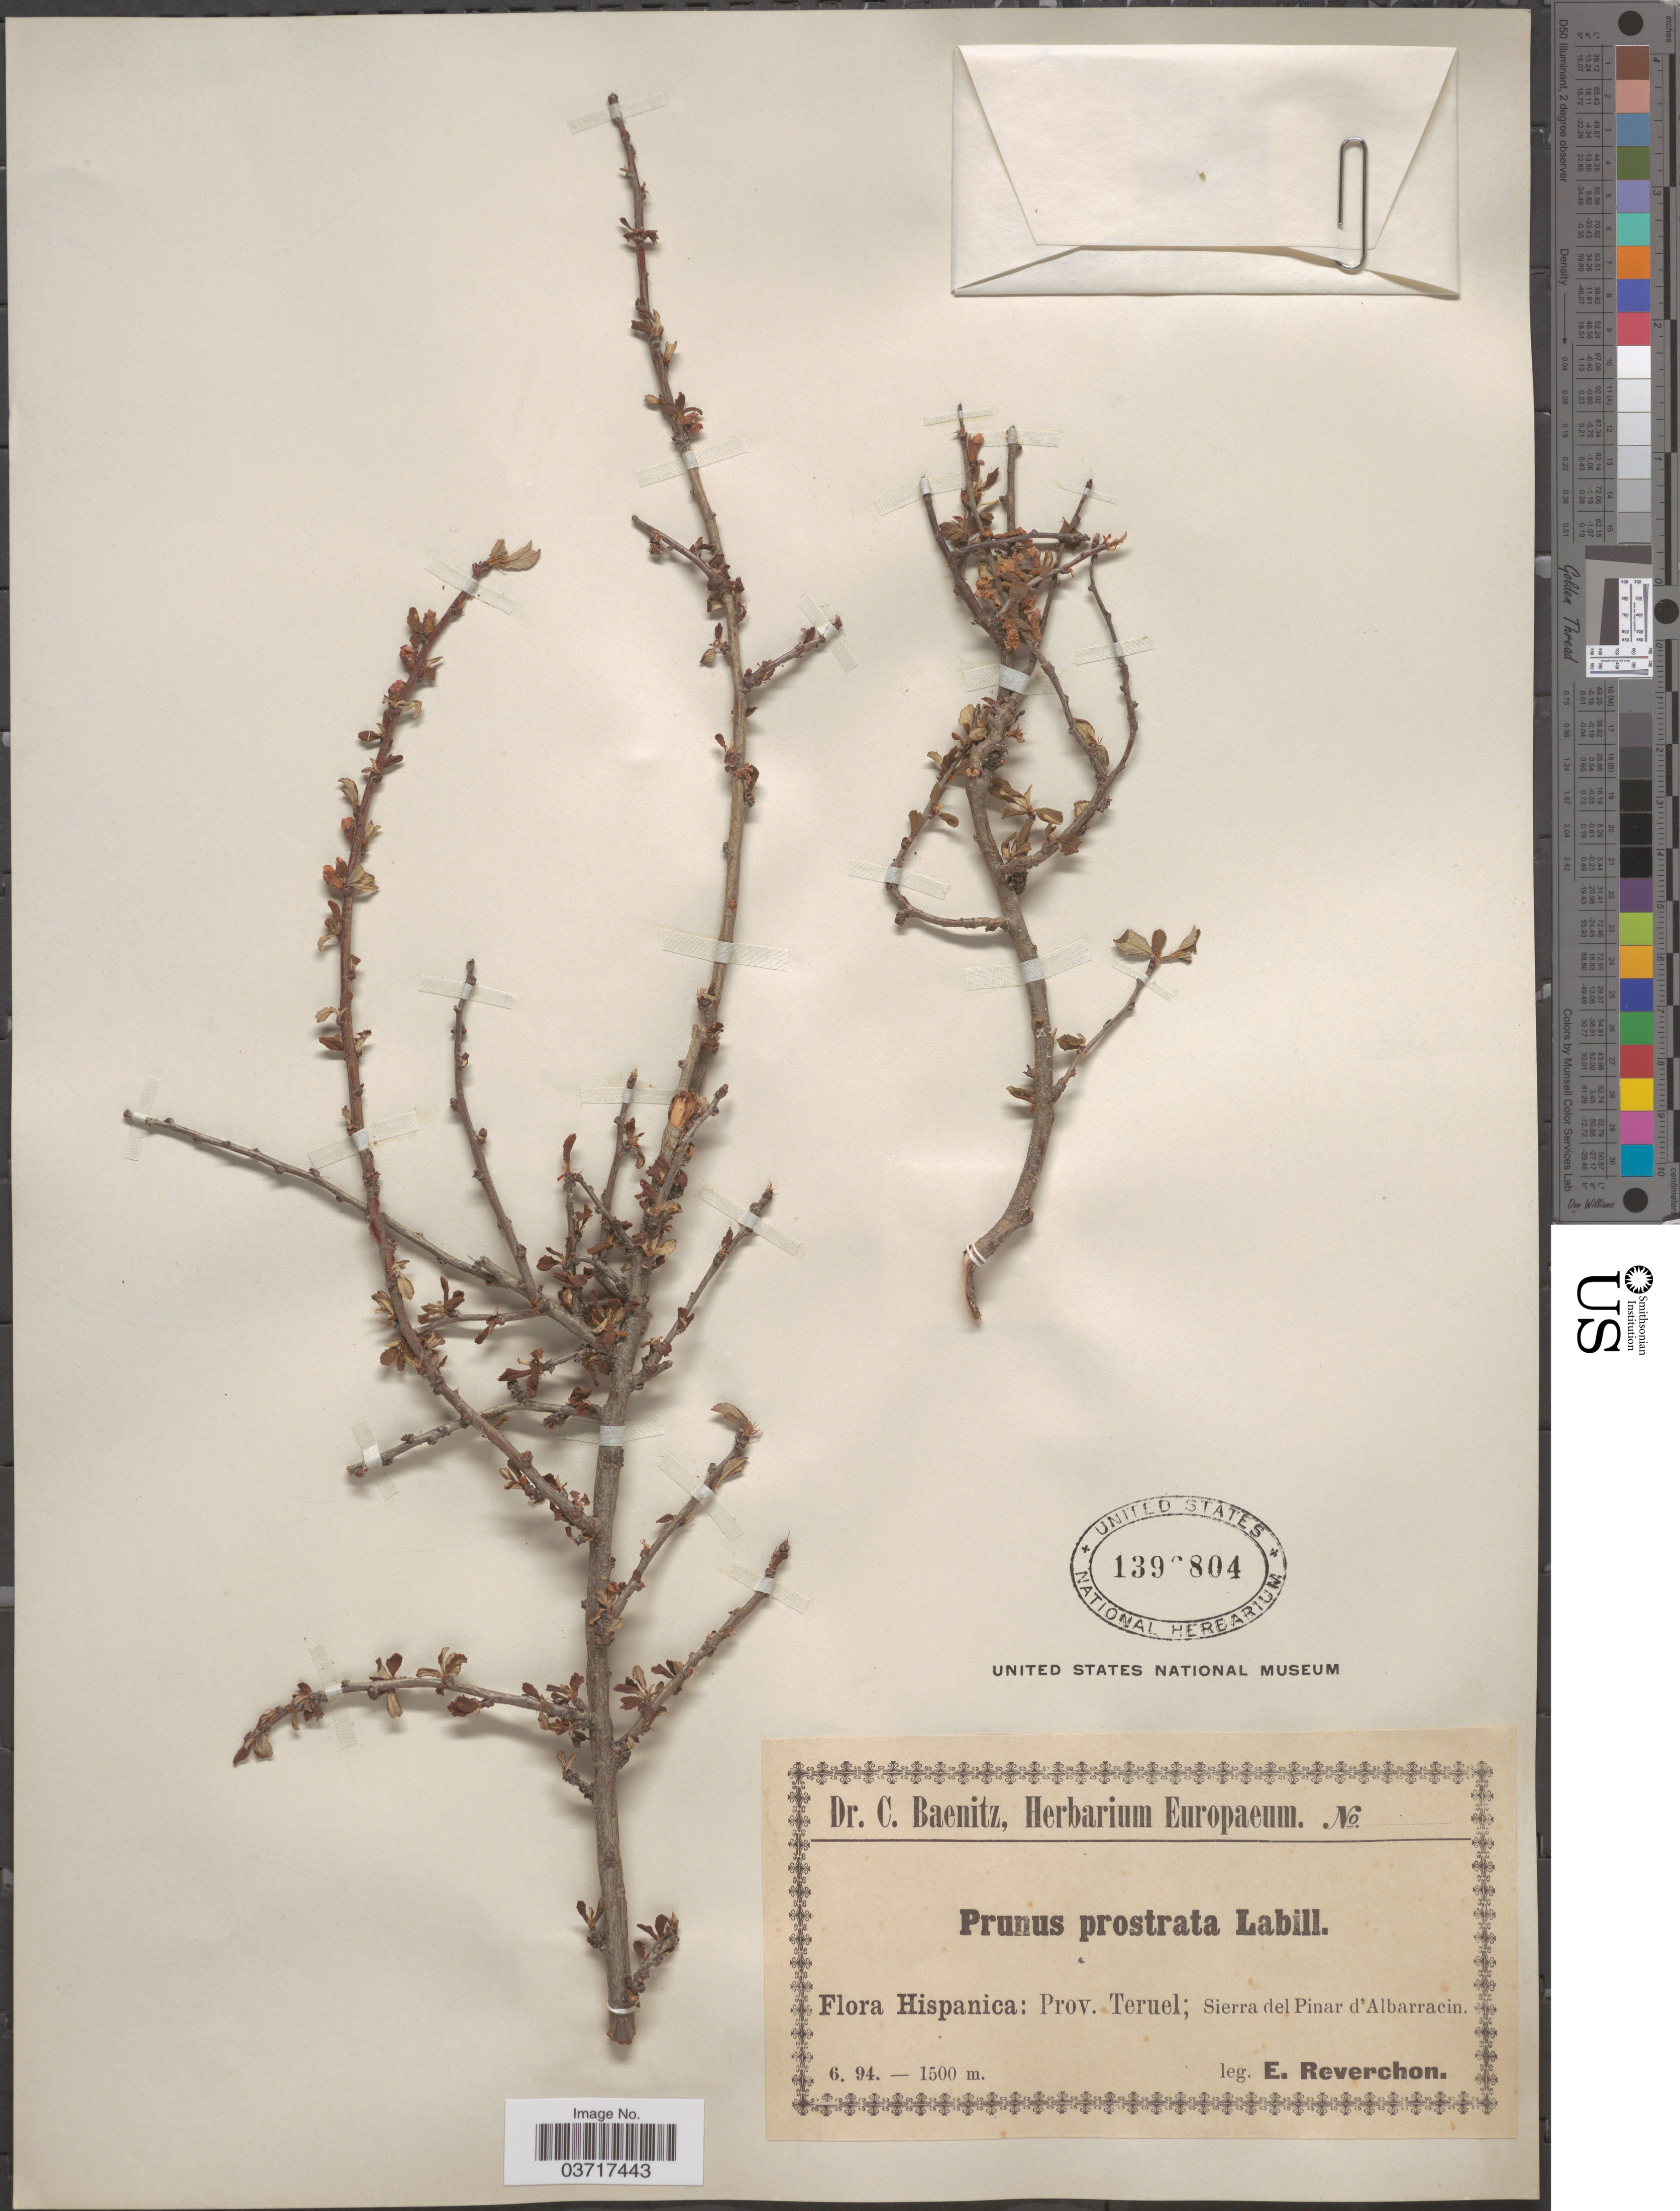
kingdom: Plantae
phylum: Tracheophyta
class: Magnoliopsida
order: Rosales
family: Rosaceae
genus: Prunus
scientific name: Prunus prostrata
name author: Labill.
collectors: E. Reverchon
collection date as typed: Transcribed d/m/y: /6/94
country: Spain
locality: Hispanica: Prov. Teruel; Sierra del Pinar d'Albarracin.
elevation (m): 1500